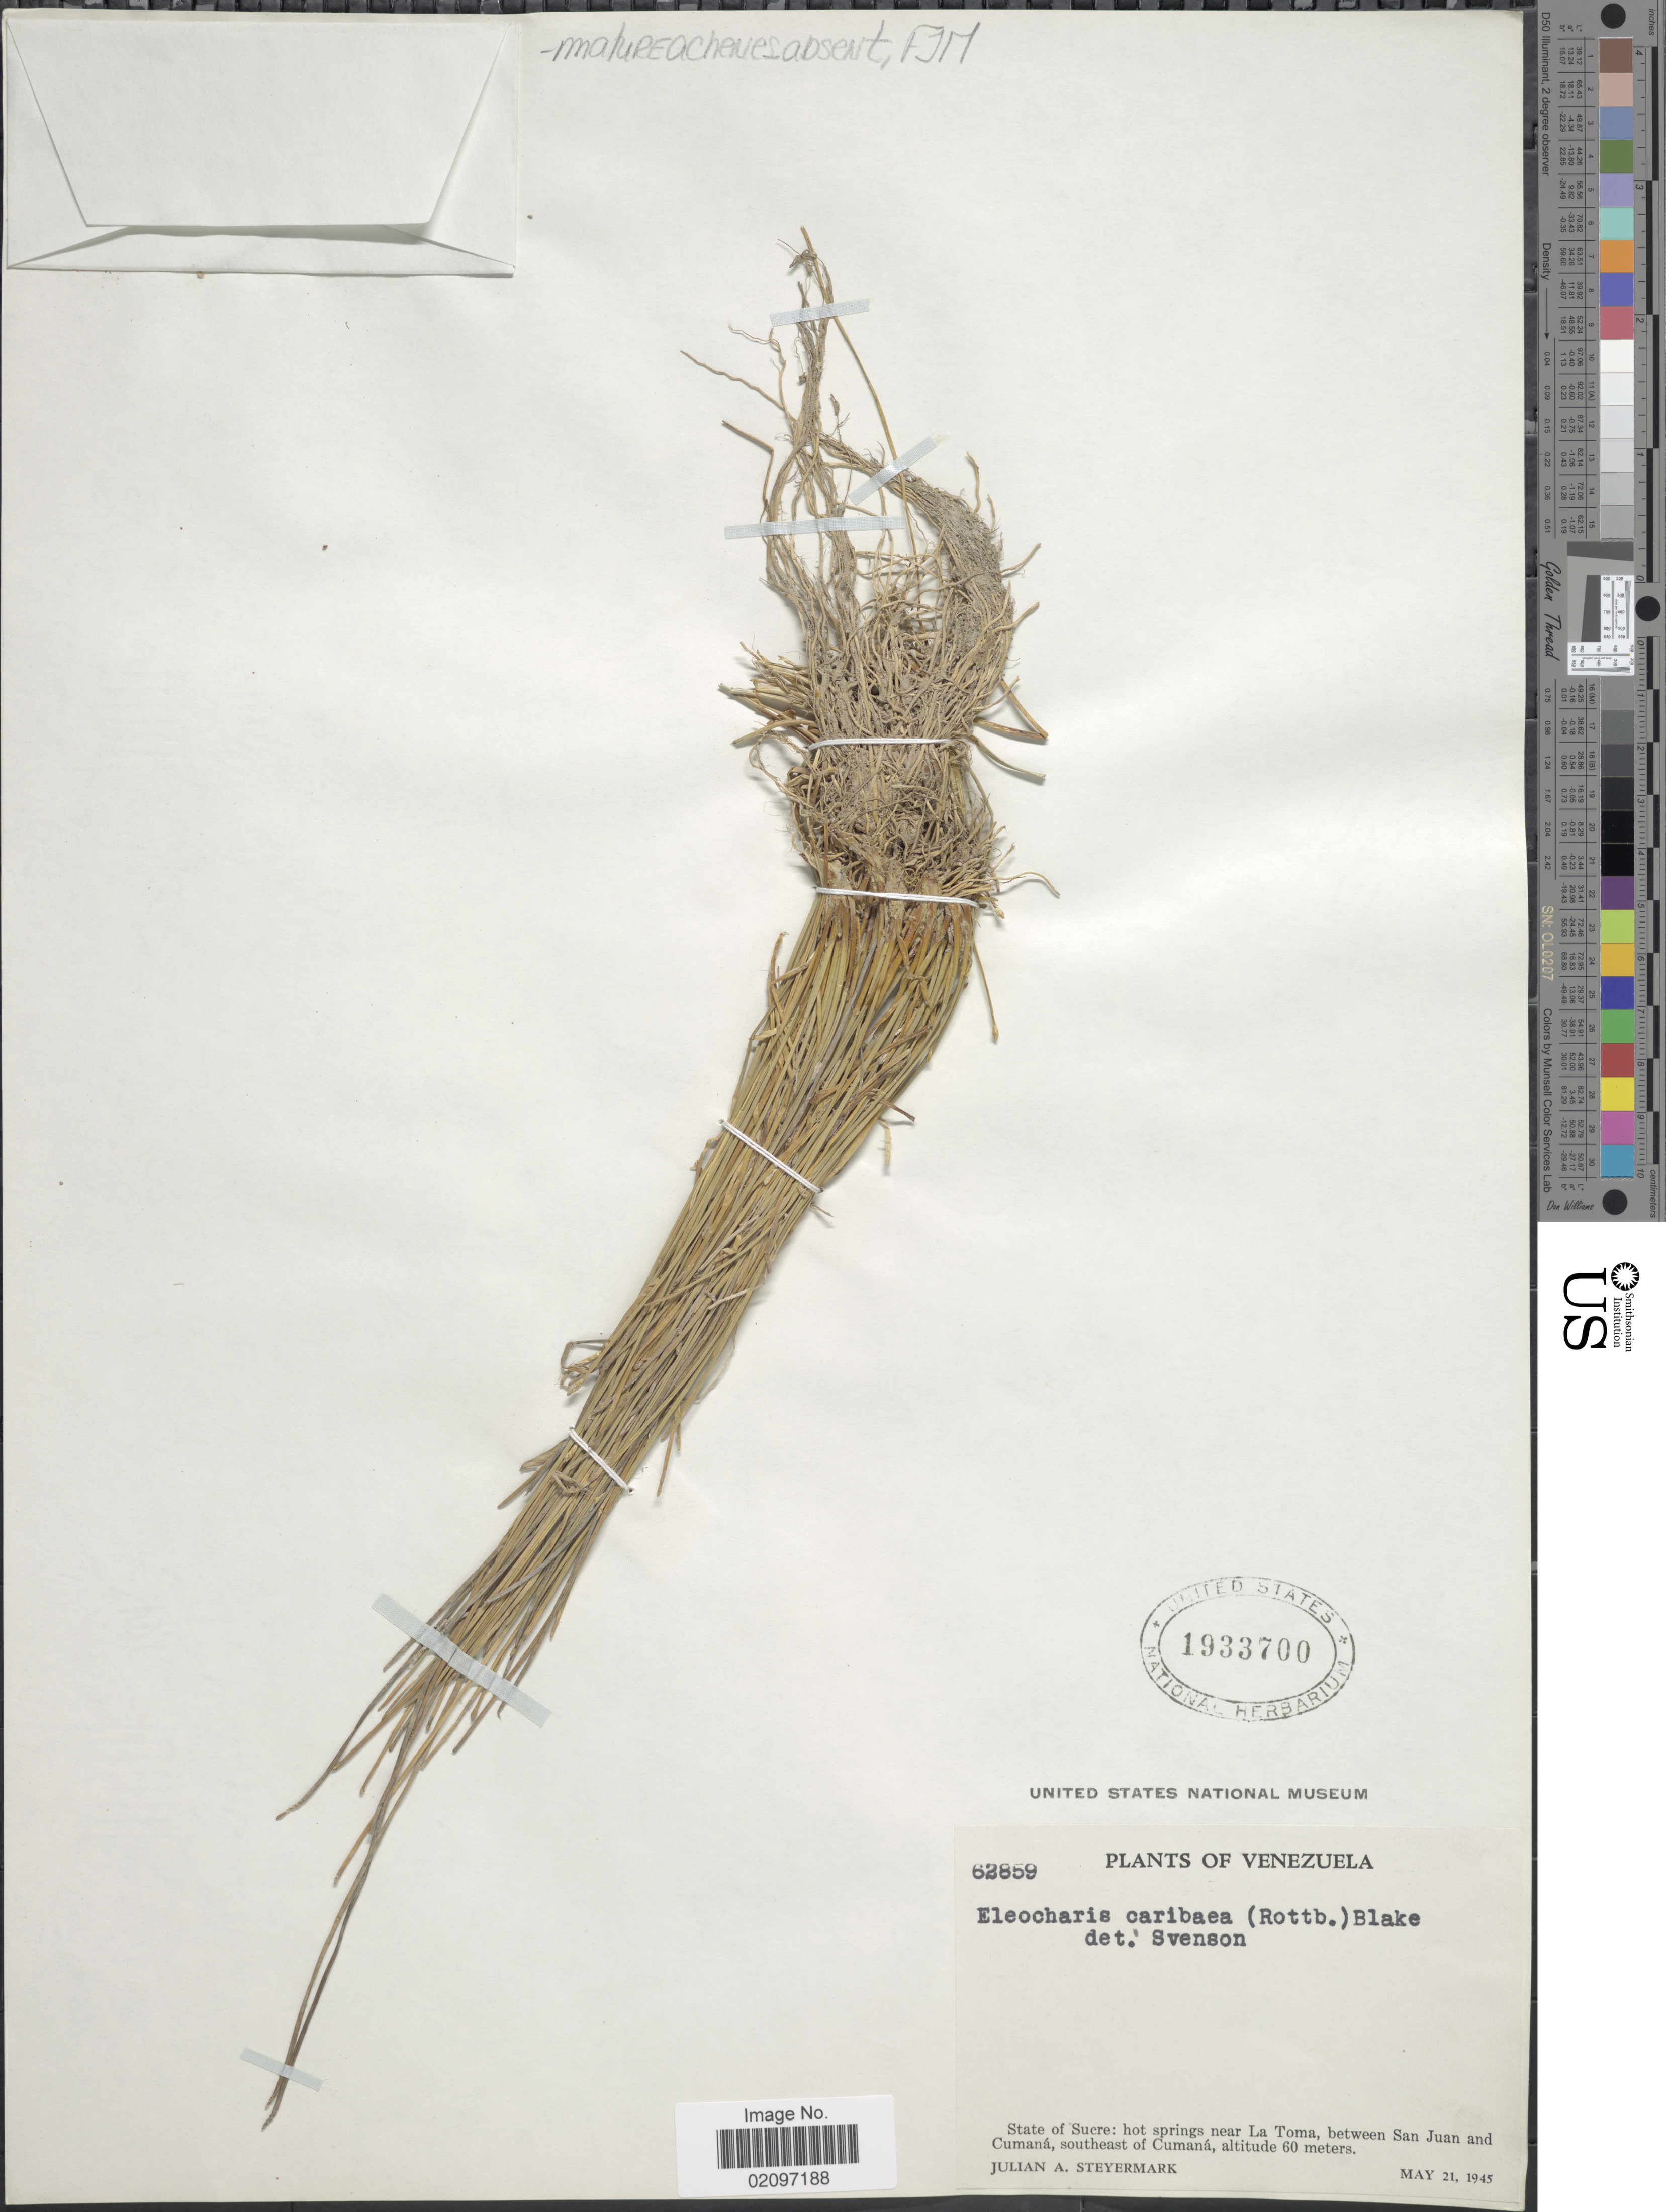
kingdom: Plantae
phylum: Tracheophyta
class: Liliopsida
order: Poales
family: Cyperaceae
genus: Eleocharis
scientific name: Eleocharis sp.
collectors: J. Steyermark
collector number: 62859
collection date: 1945-05-21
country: Venezuela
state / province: Sucre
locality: State of Sucre: hot sprins near La Toma, between San Juan and Cumana, southeast of Cumana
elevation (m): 60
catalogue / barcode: US 1933700